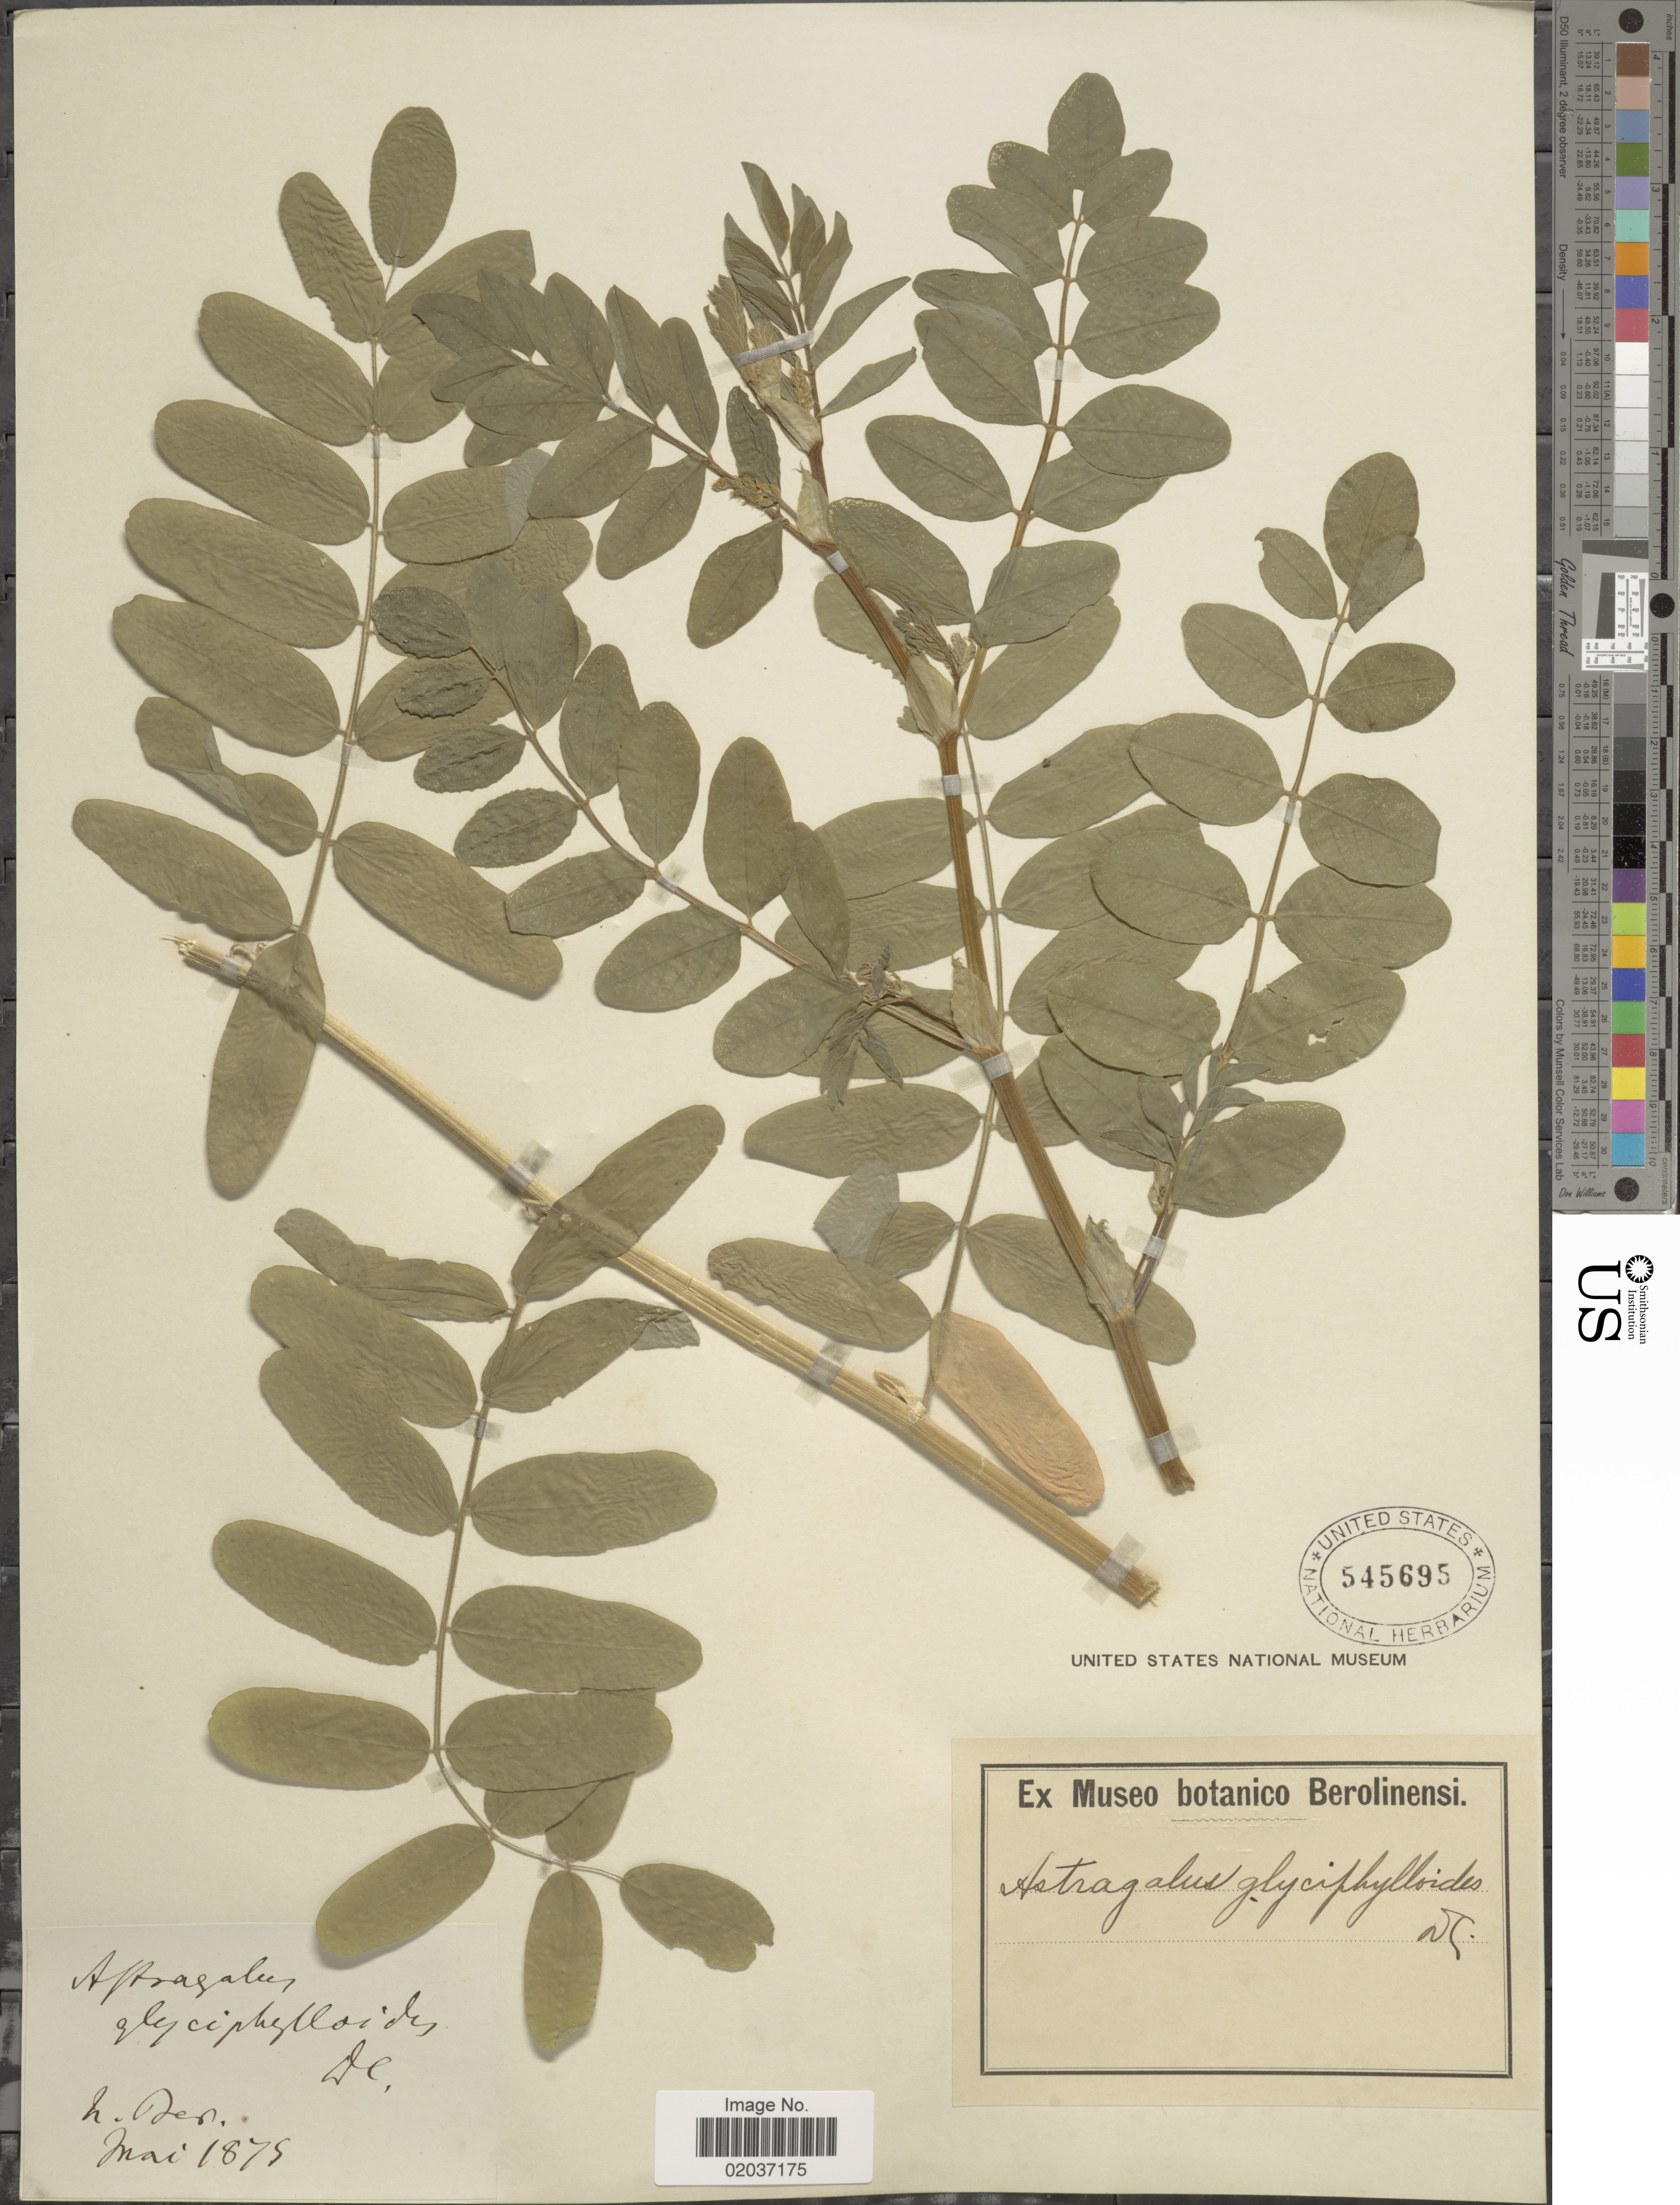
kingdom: Plantae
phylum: Tracheophyta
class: Magnoliopsida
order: Fabales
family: Fabaceae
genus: Astragalus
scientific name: Astragalus glycyphylloides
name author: DC.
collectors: ex Mus. Bot. Berolinensi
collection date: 1875-05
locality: H. Ber.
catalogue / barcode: US 545695